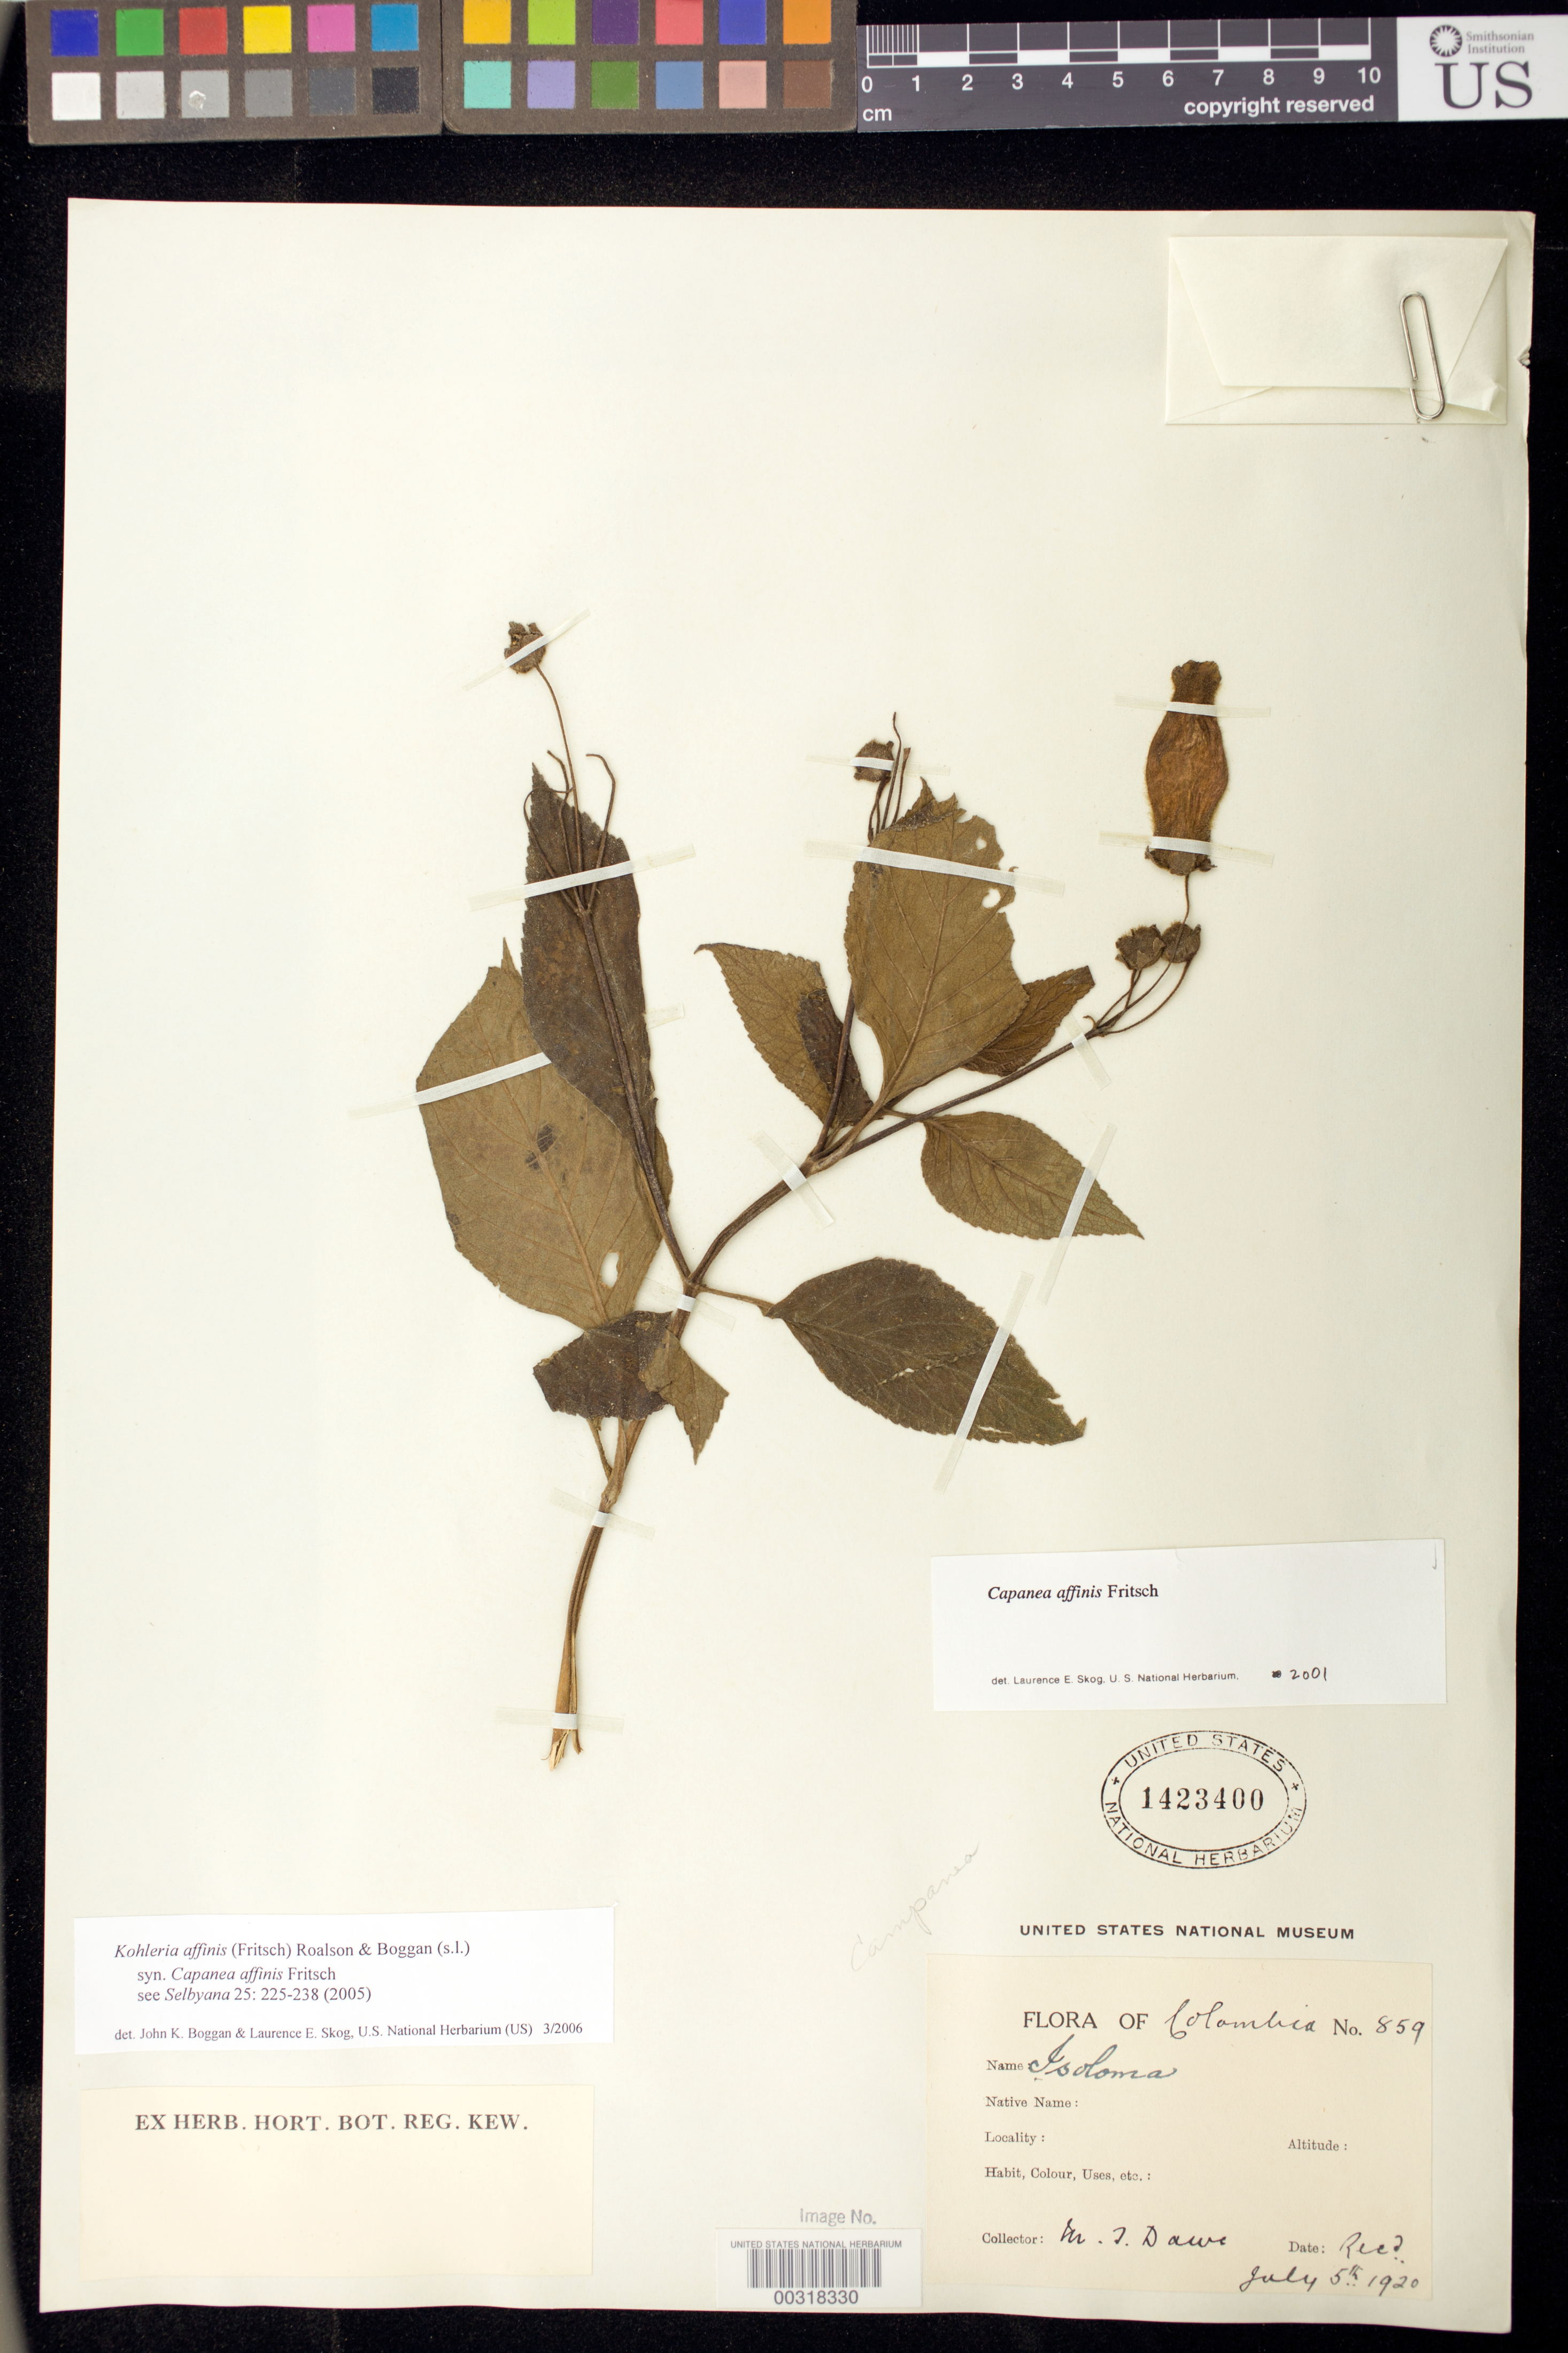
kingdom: Plantae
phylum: Tracheophyta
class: Magnoliopsida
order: Lamiales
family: Gesneriaceae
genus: Kohleria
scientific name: Kohleria affinis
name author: (Fritsch) Roalson & Boggan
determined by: Boggan, J. K.; Skog, L. E.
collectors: M. T. Dawe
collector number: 859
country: Colombia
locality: Central Cordillera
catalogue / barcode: US 1423400